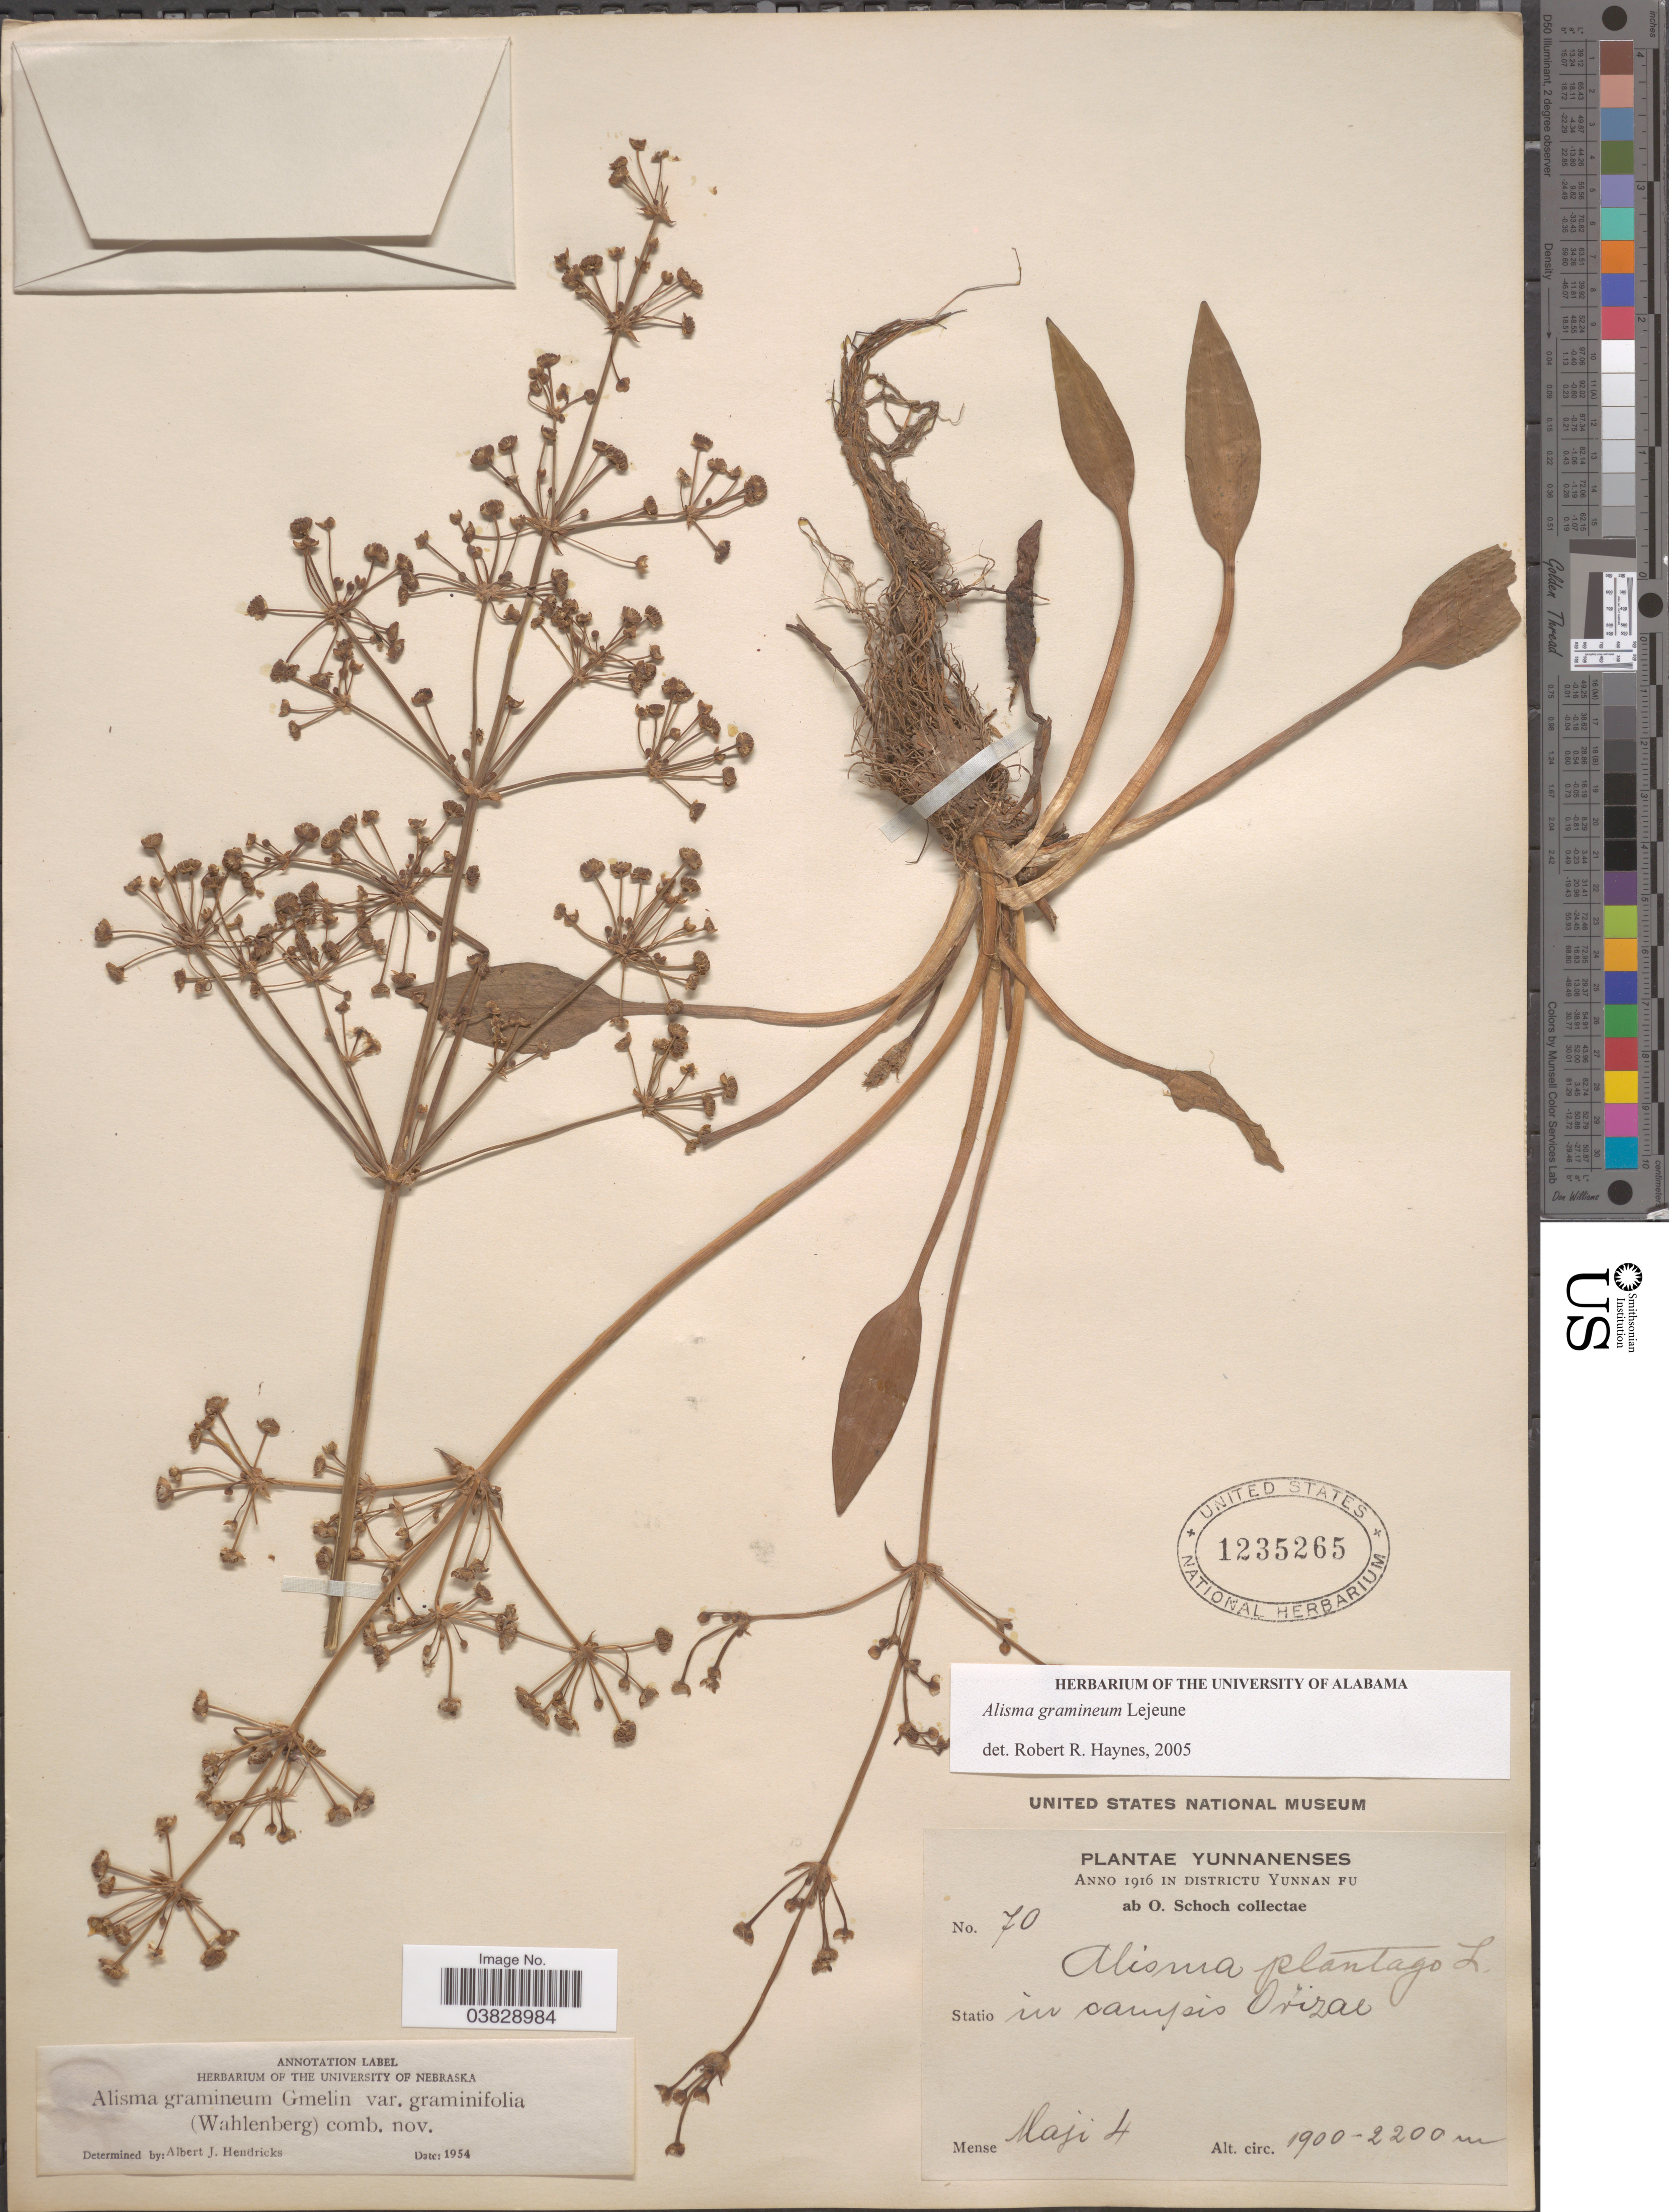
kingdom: Plantae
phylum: Tracheophyta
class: Liliopsida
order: Alismatales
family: Alismataceae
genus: Alisma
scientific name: Alisma gramineum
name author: Lej.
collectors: O. Schoch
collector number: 70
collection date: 1916-05-04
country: China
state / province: Yunnan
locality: Statio. In campis Orizae.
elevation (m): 1900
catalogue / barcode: US 1235265